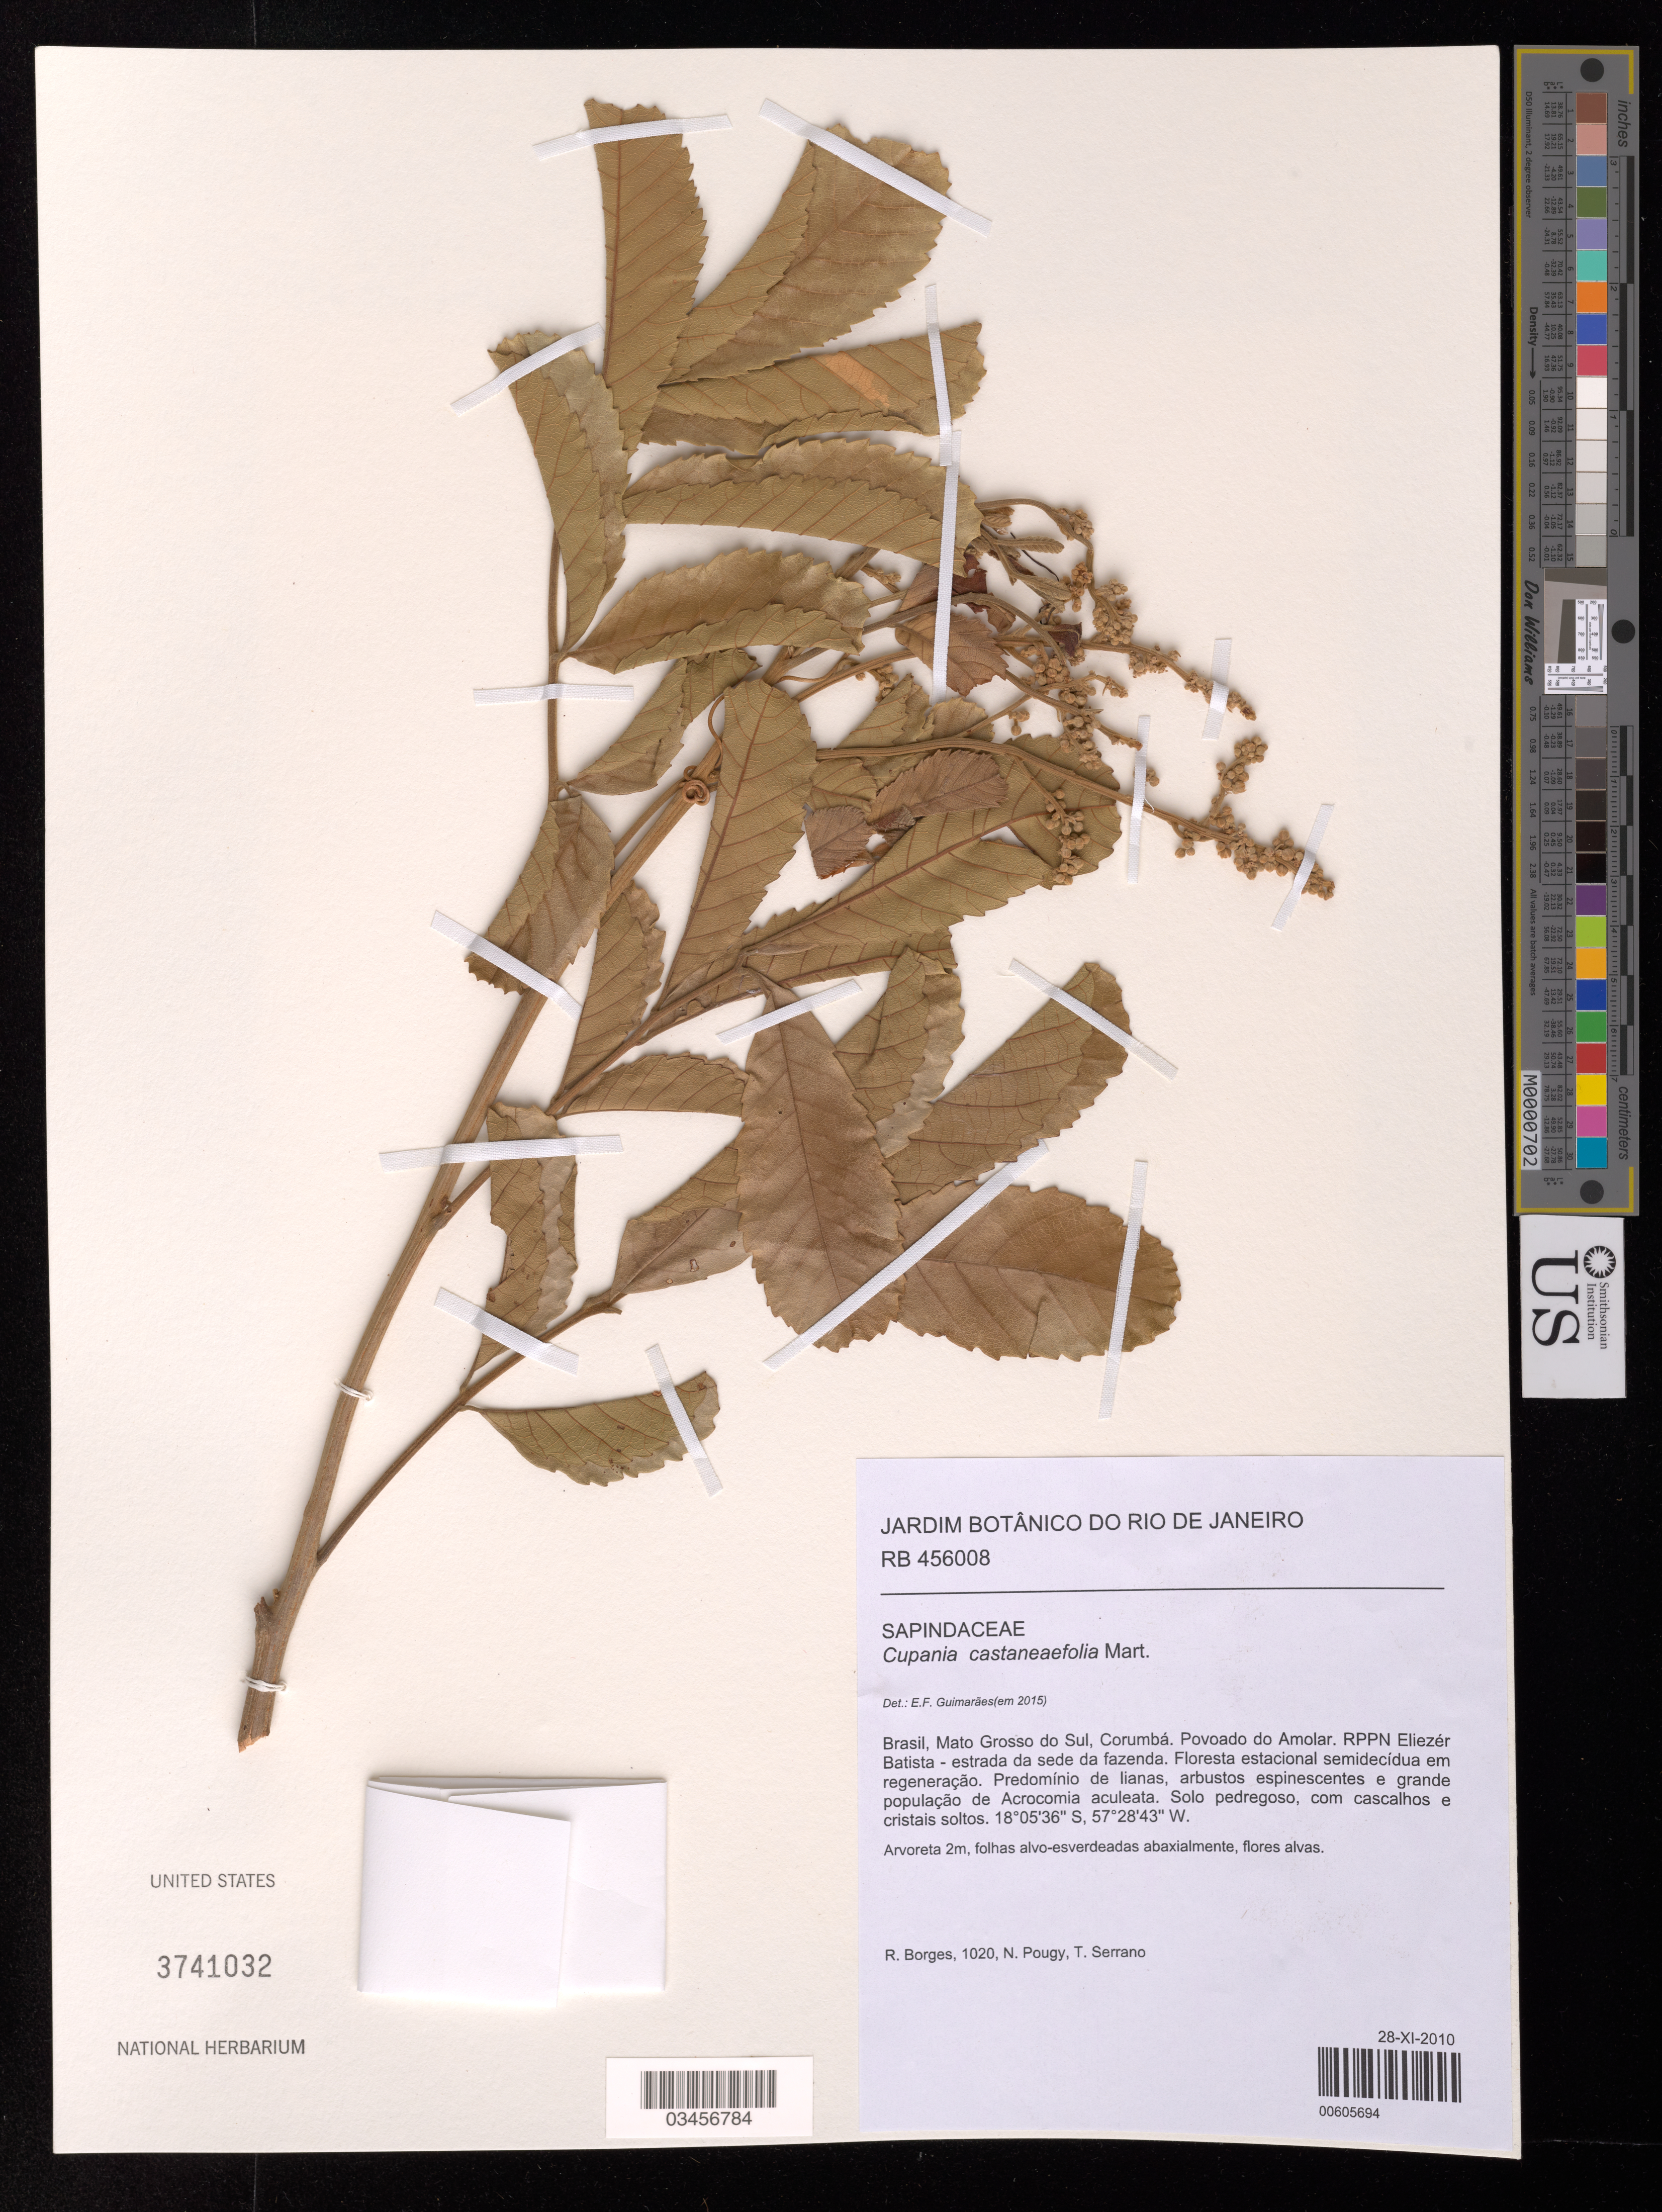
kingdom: Plantae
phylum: Tracheophyta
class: Magnoliopsida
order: Sapindales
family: Sapindaceae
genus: Cupania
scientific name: Cupania castaneifolia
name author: Mart.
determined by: Guimarães, E. F.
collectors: R. Borges, N. Pougy & T. Serrano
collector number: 1020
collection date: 2010-11-28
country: Brazil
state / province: Mato Grosso do Sul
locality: Corumbá. Povoado do Amolar. RPPN Eliezér Batista - estrada da sede da fazenda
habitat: Floresta estacional semidecídua em regeneração. Predomínio de lianas, arbustos espinescentes e grande população de Acrocomia aculeata. Solo pedregoso, com cascalhos e cristais soltos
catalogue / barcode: US 3741032